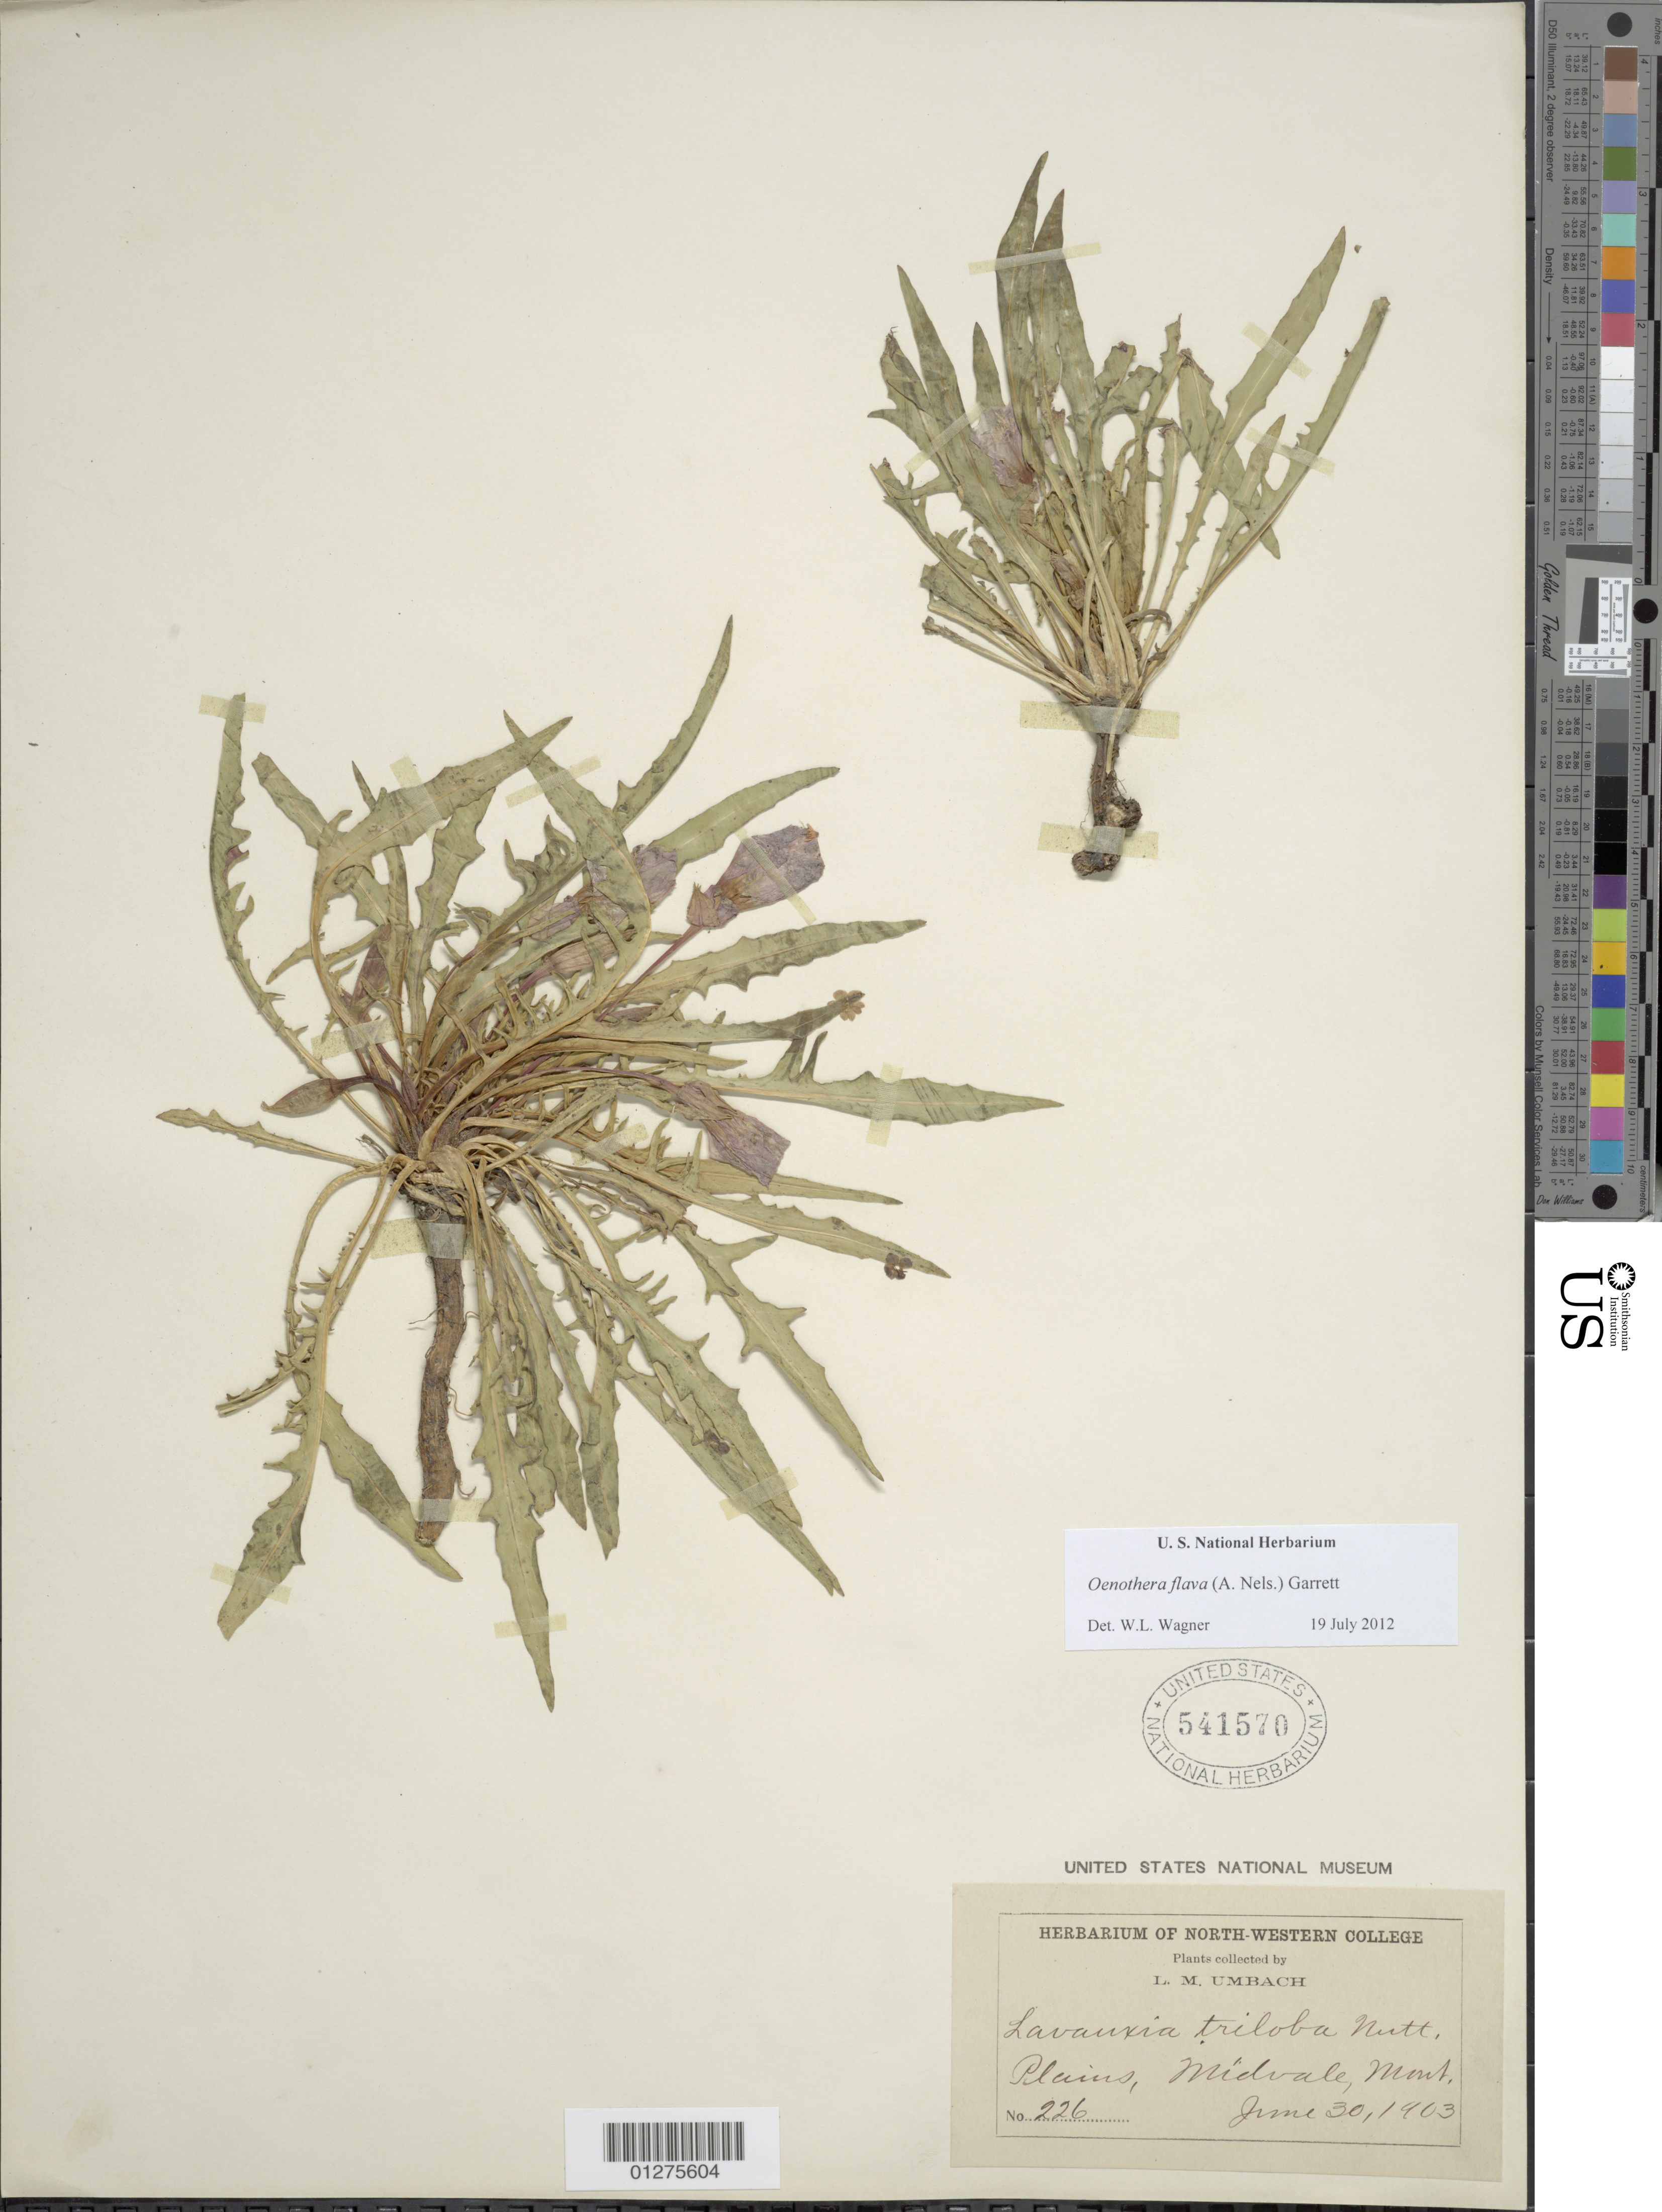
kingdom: Plantae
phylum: Tracheophyta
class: Magnoliopsida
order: Myrtales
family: Onagraceae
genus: Oenothera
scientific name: Oenothera flava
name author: (A. Nelson) Garrett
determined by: Wagner, W. L., (BOT), Smithsonian Institution - National Museum of Natural History (UNITED STATES)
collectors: L. M. Umbach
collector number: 226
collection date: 1903-06-30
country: United States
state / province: Montana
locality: Midvale.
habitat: Plains.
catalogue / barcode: US 541570